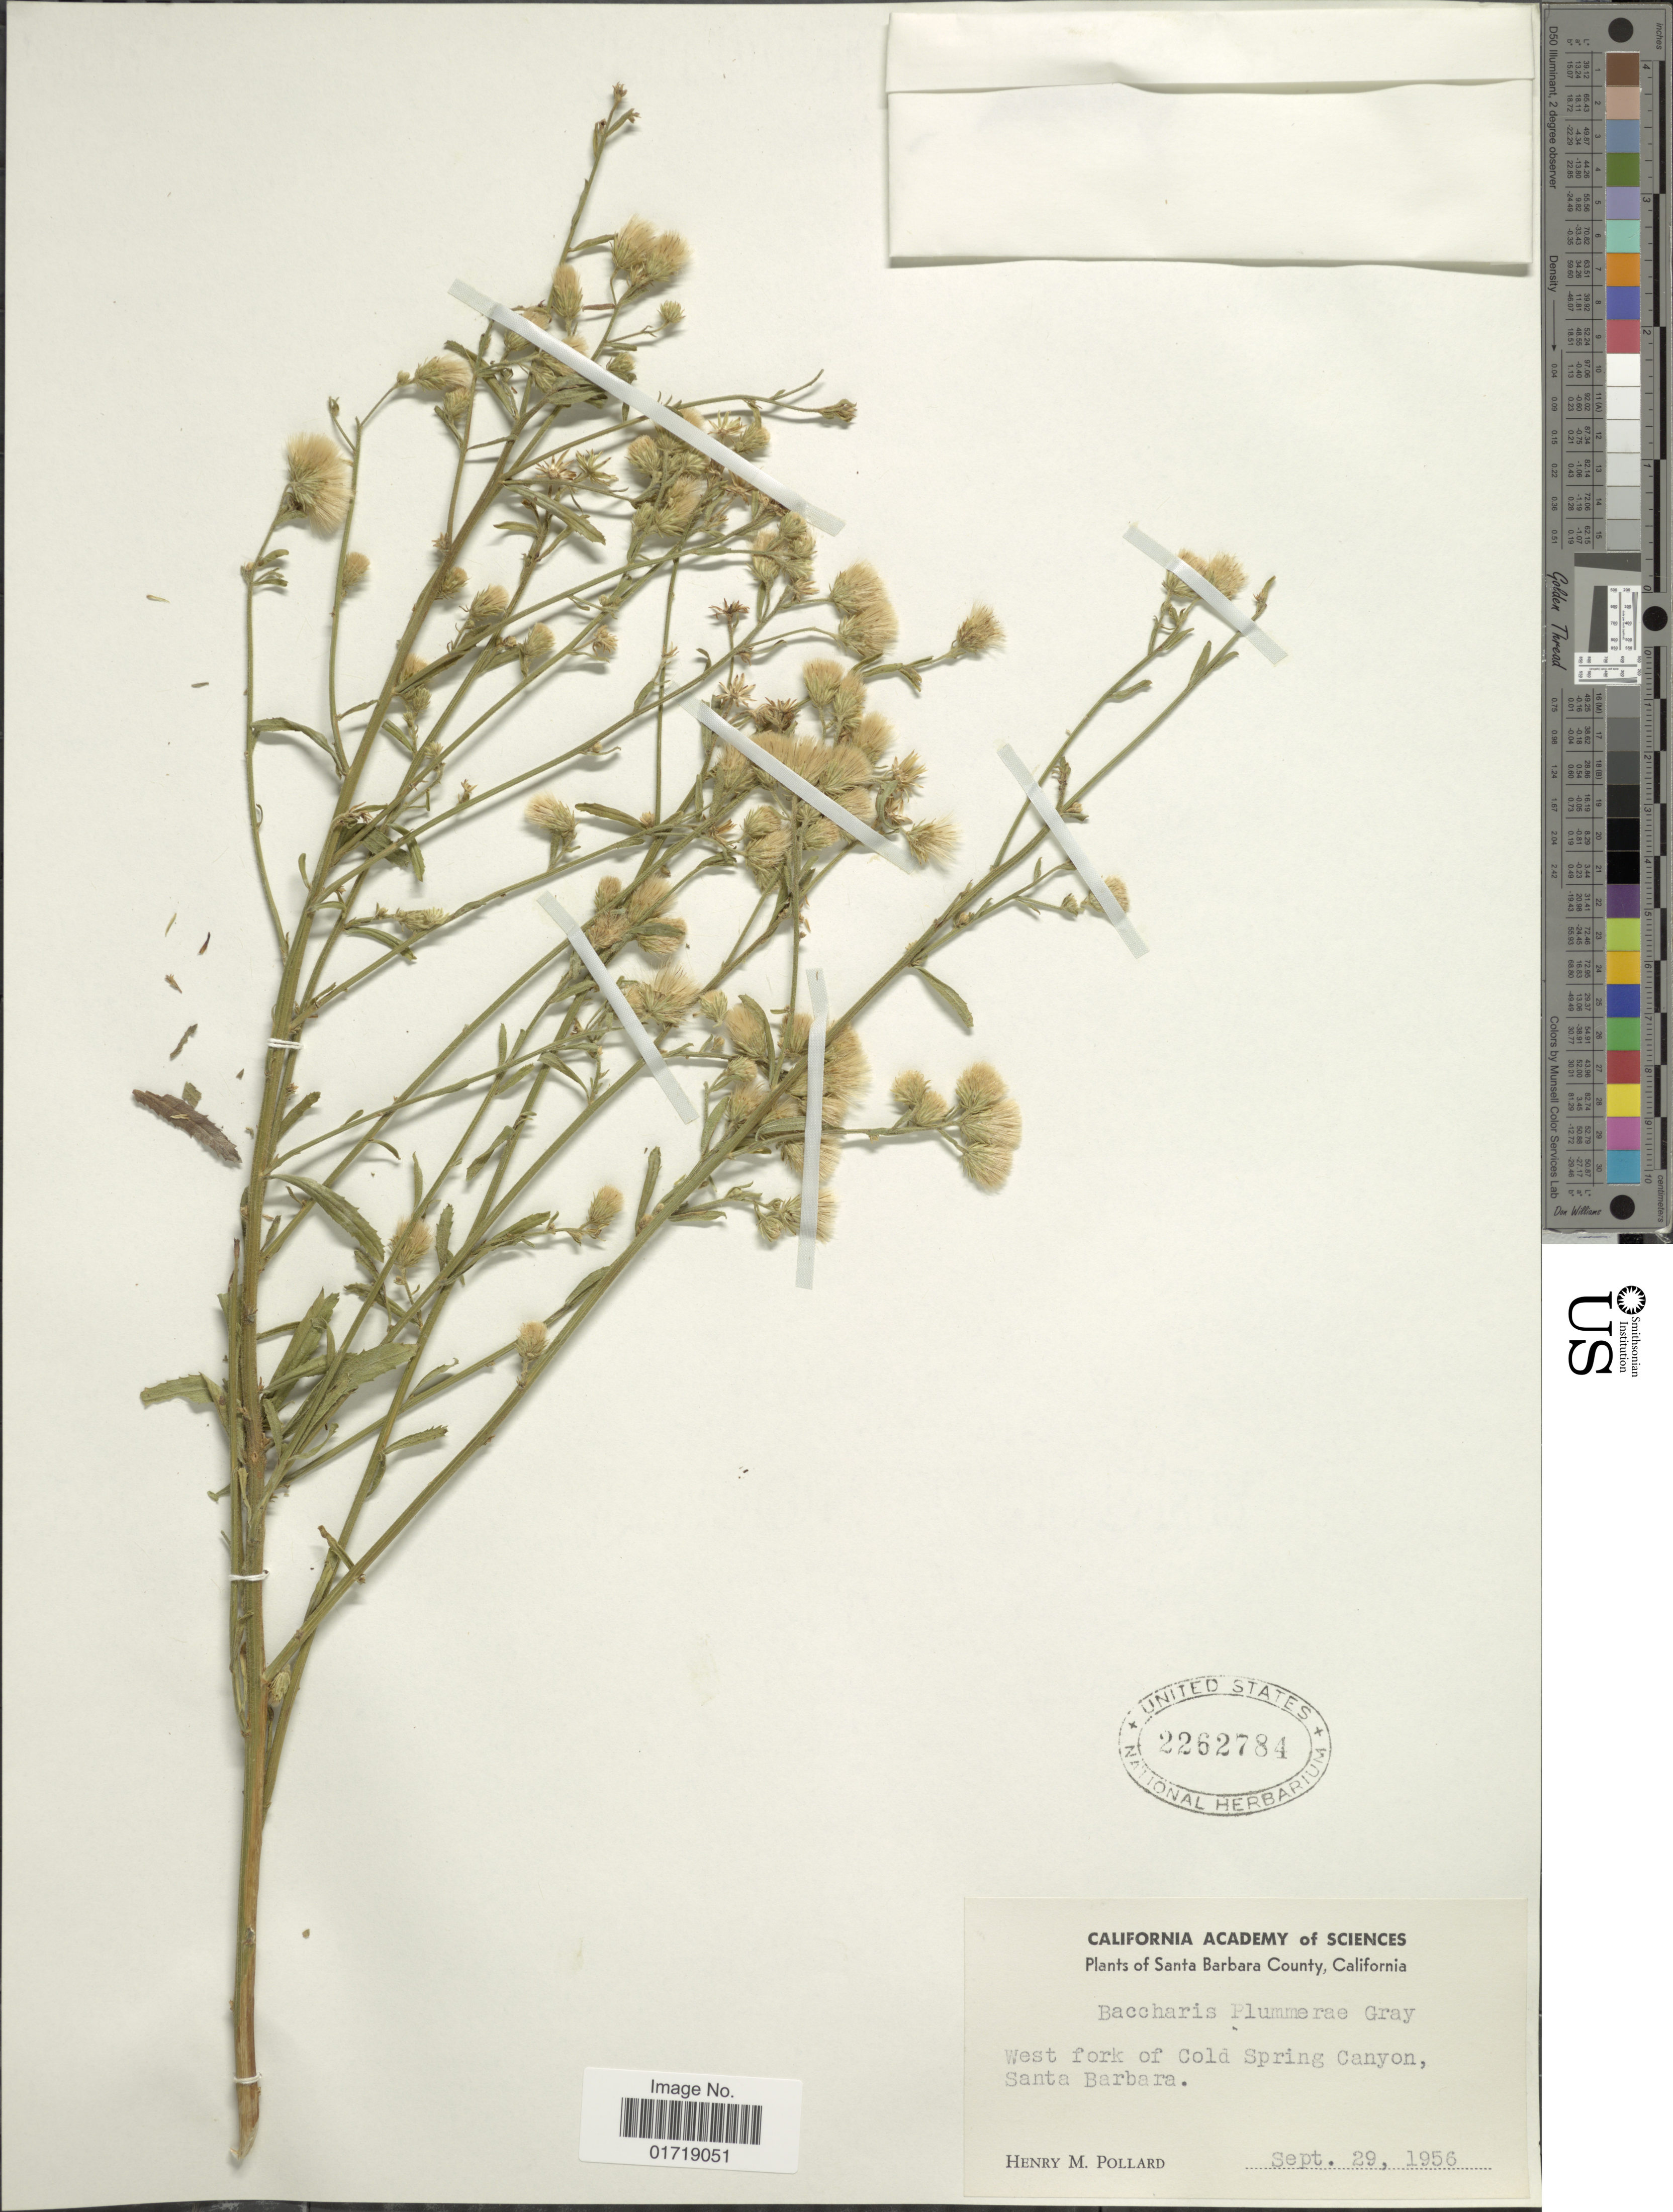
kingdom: Plantae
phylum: Tracheophyta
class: Magnoliopsida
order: Asterales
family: Asteraceae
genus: Baccharis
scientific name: Baccharis plummerae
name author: A. Gray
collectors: H. M. Pollard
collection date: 1956-09-29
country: United States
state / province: California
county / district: Santa Barbara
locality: Santa Barbara County, California, West fork of Cold Springj Canyon, Santa Barbara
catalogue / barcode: US 2262784